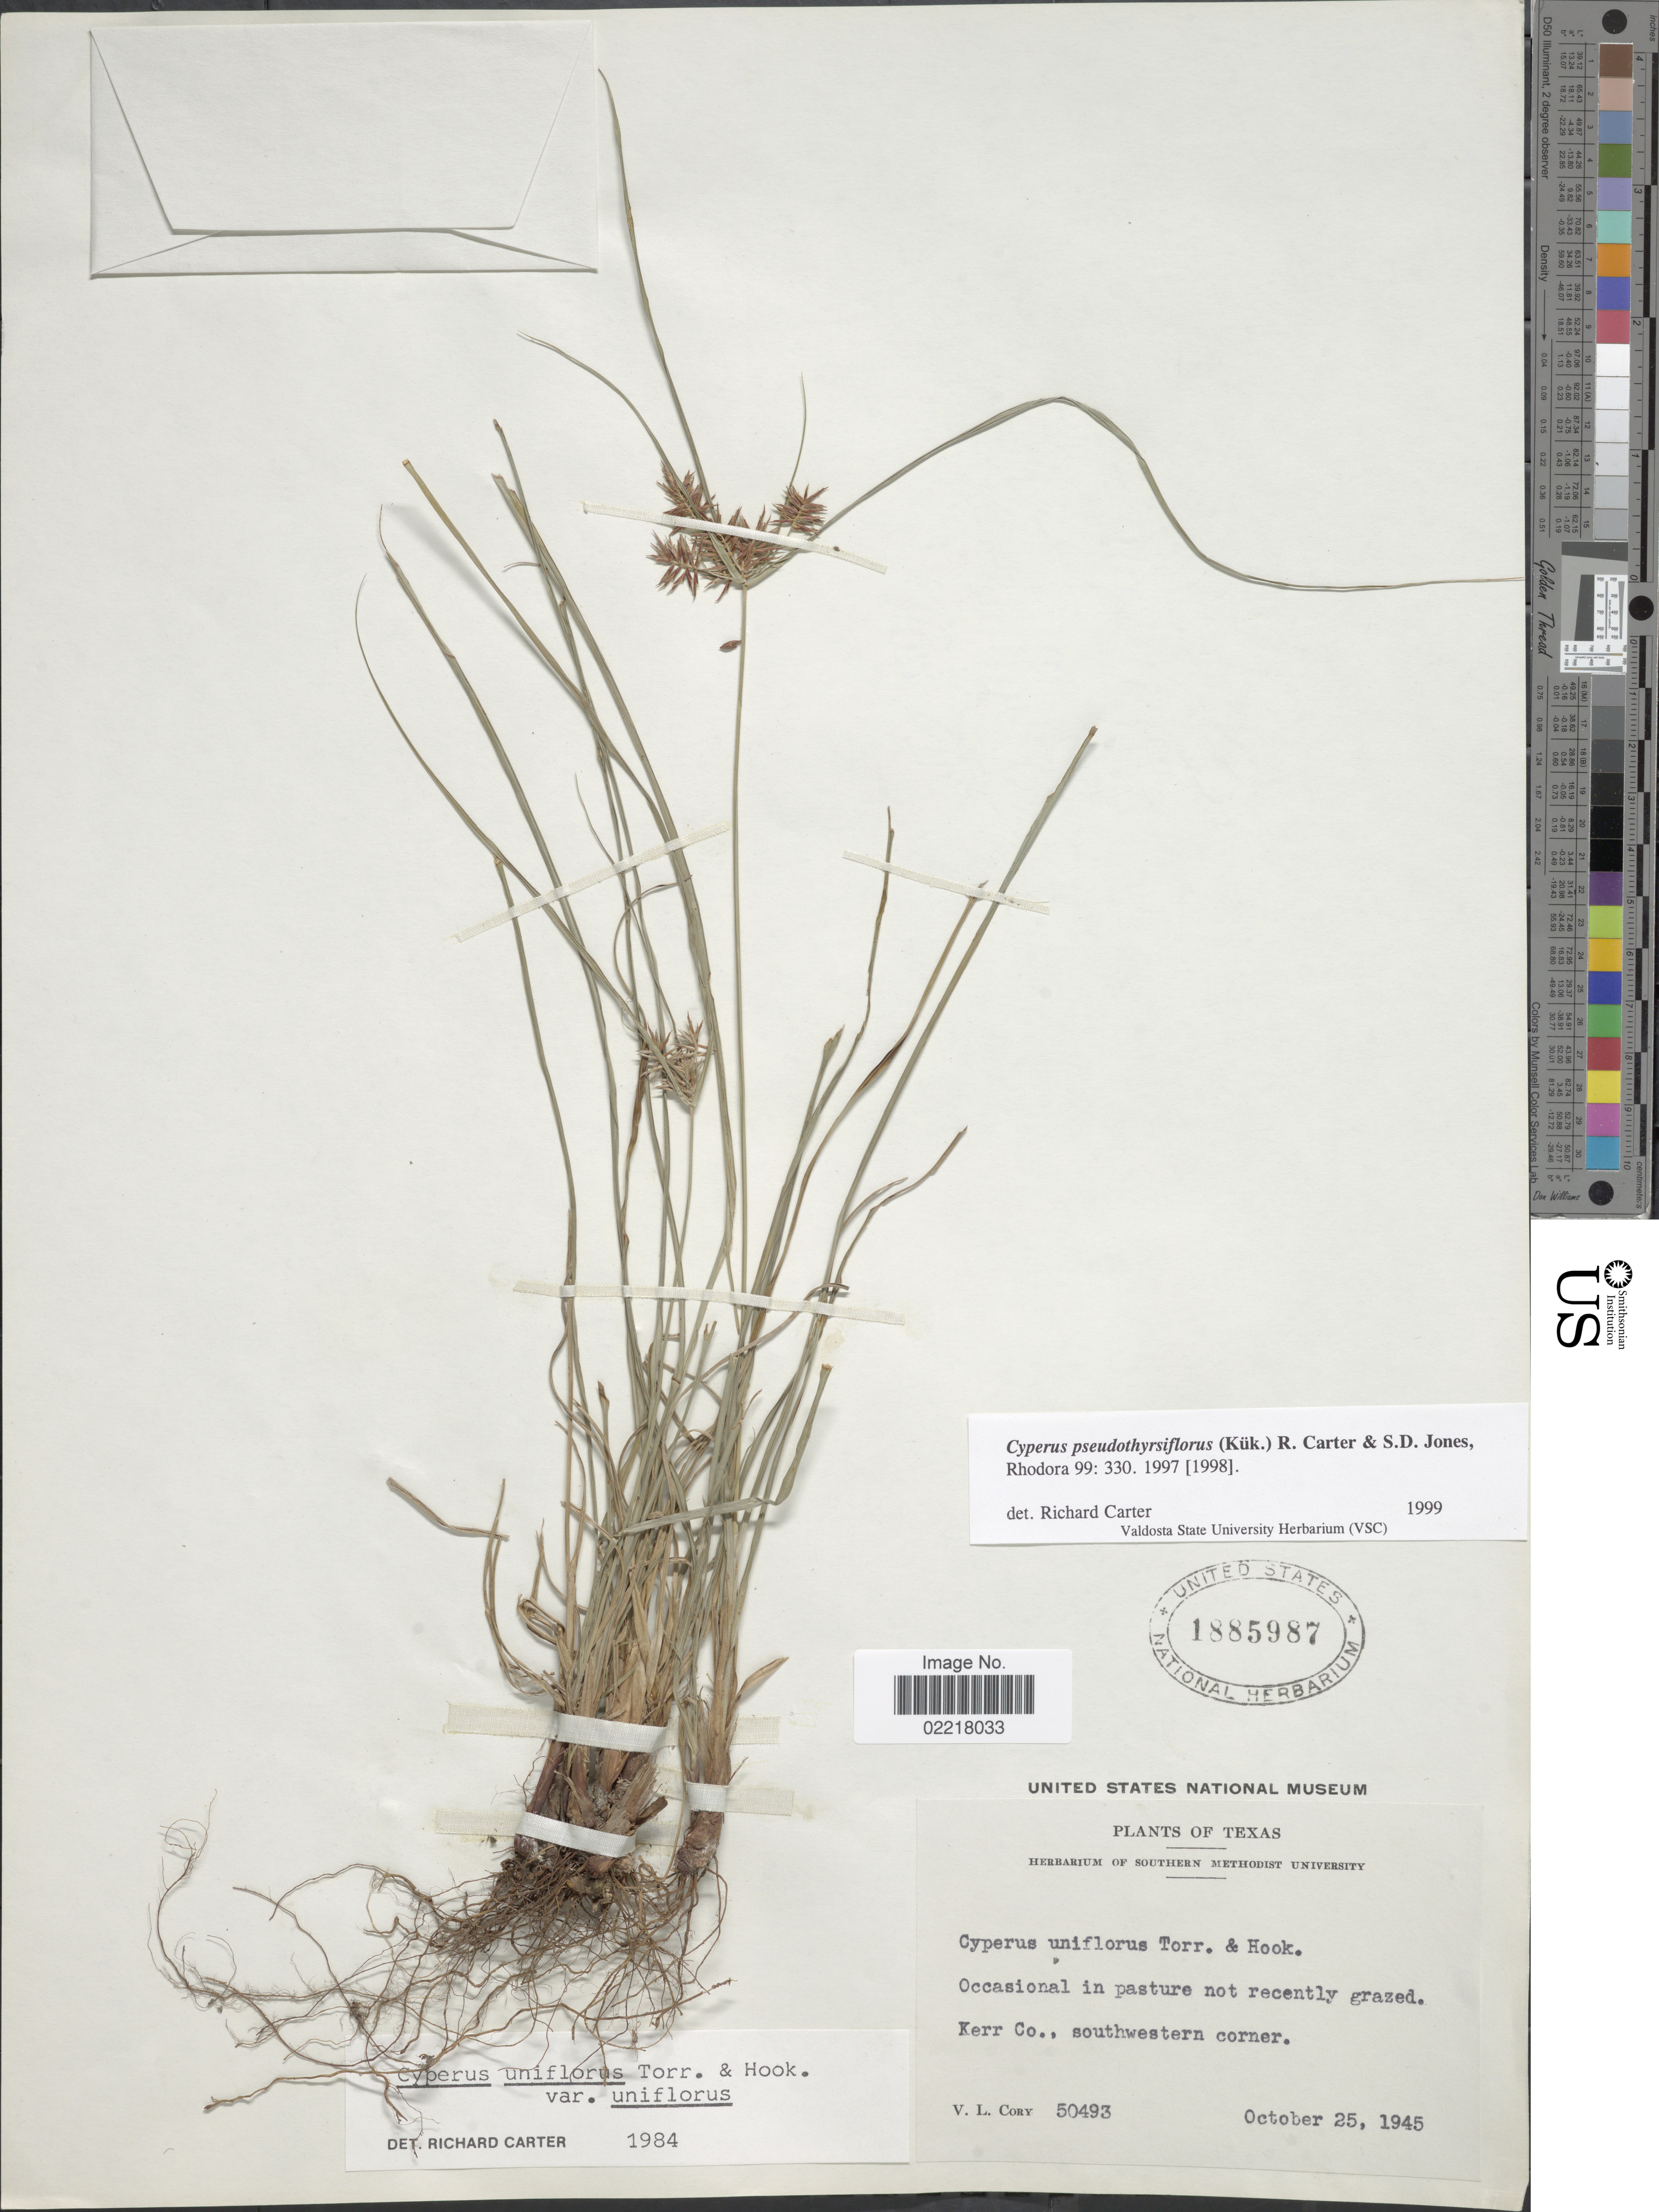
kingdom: Plantae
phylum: Tracheophyta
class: Liliopsida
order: Poales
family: Cyperaceae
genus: Cyperus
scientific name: Cyperus pseudothyrsiflorus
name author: (Kük.) R. Carter & S.D. Jones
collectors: V. Cory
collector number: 50493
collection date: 1945-10-25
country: United States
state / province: Texas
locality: Kerr Co., southwestern corner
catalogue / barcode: US 1885987